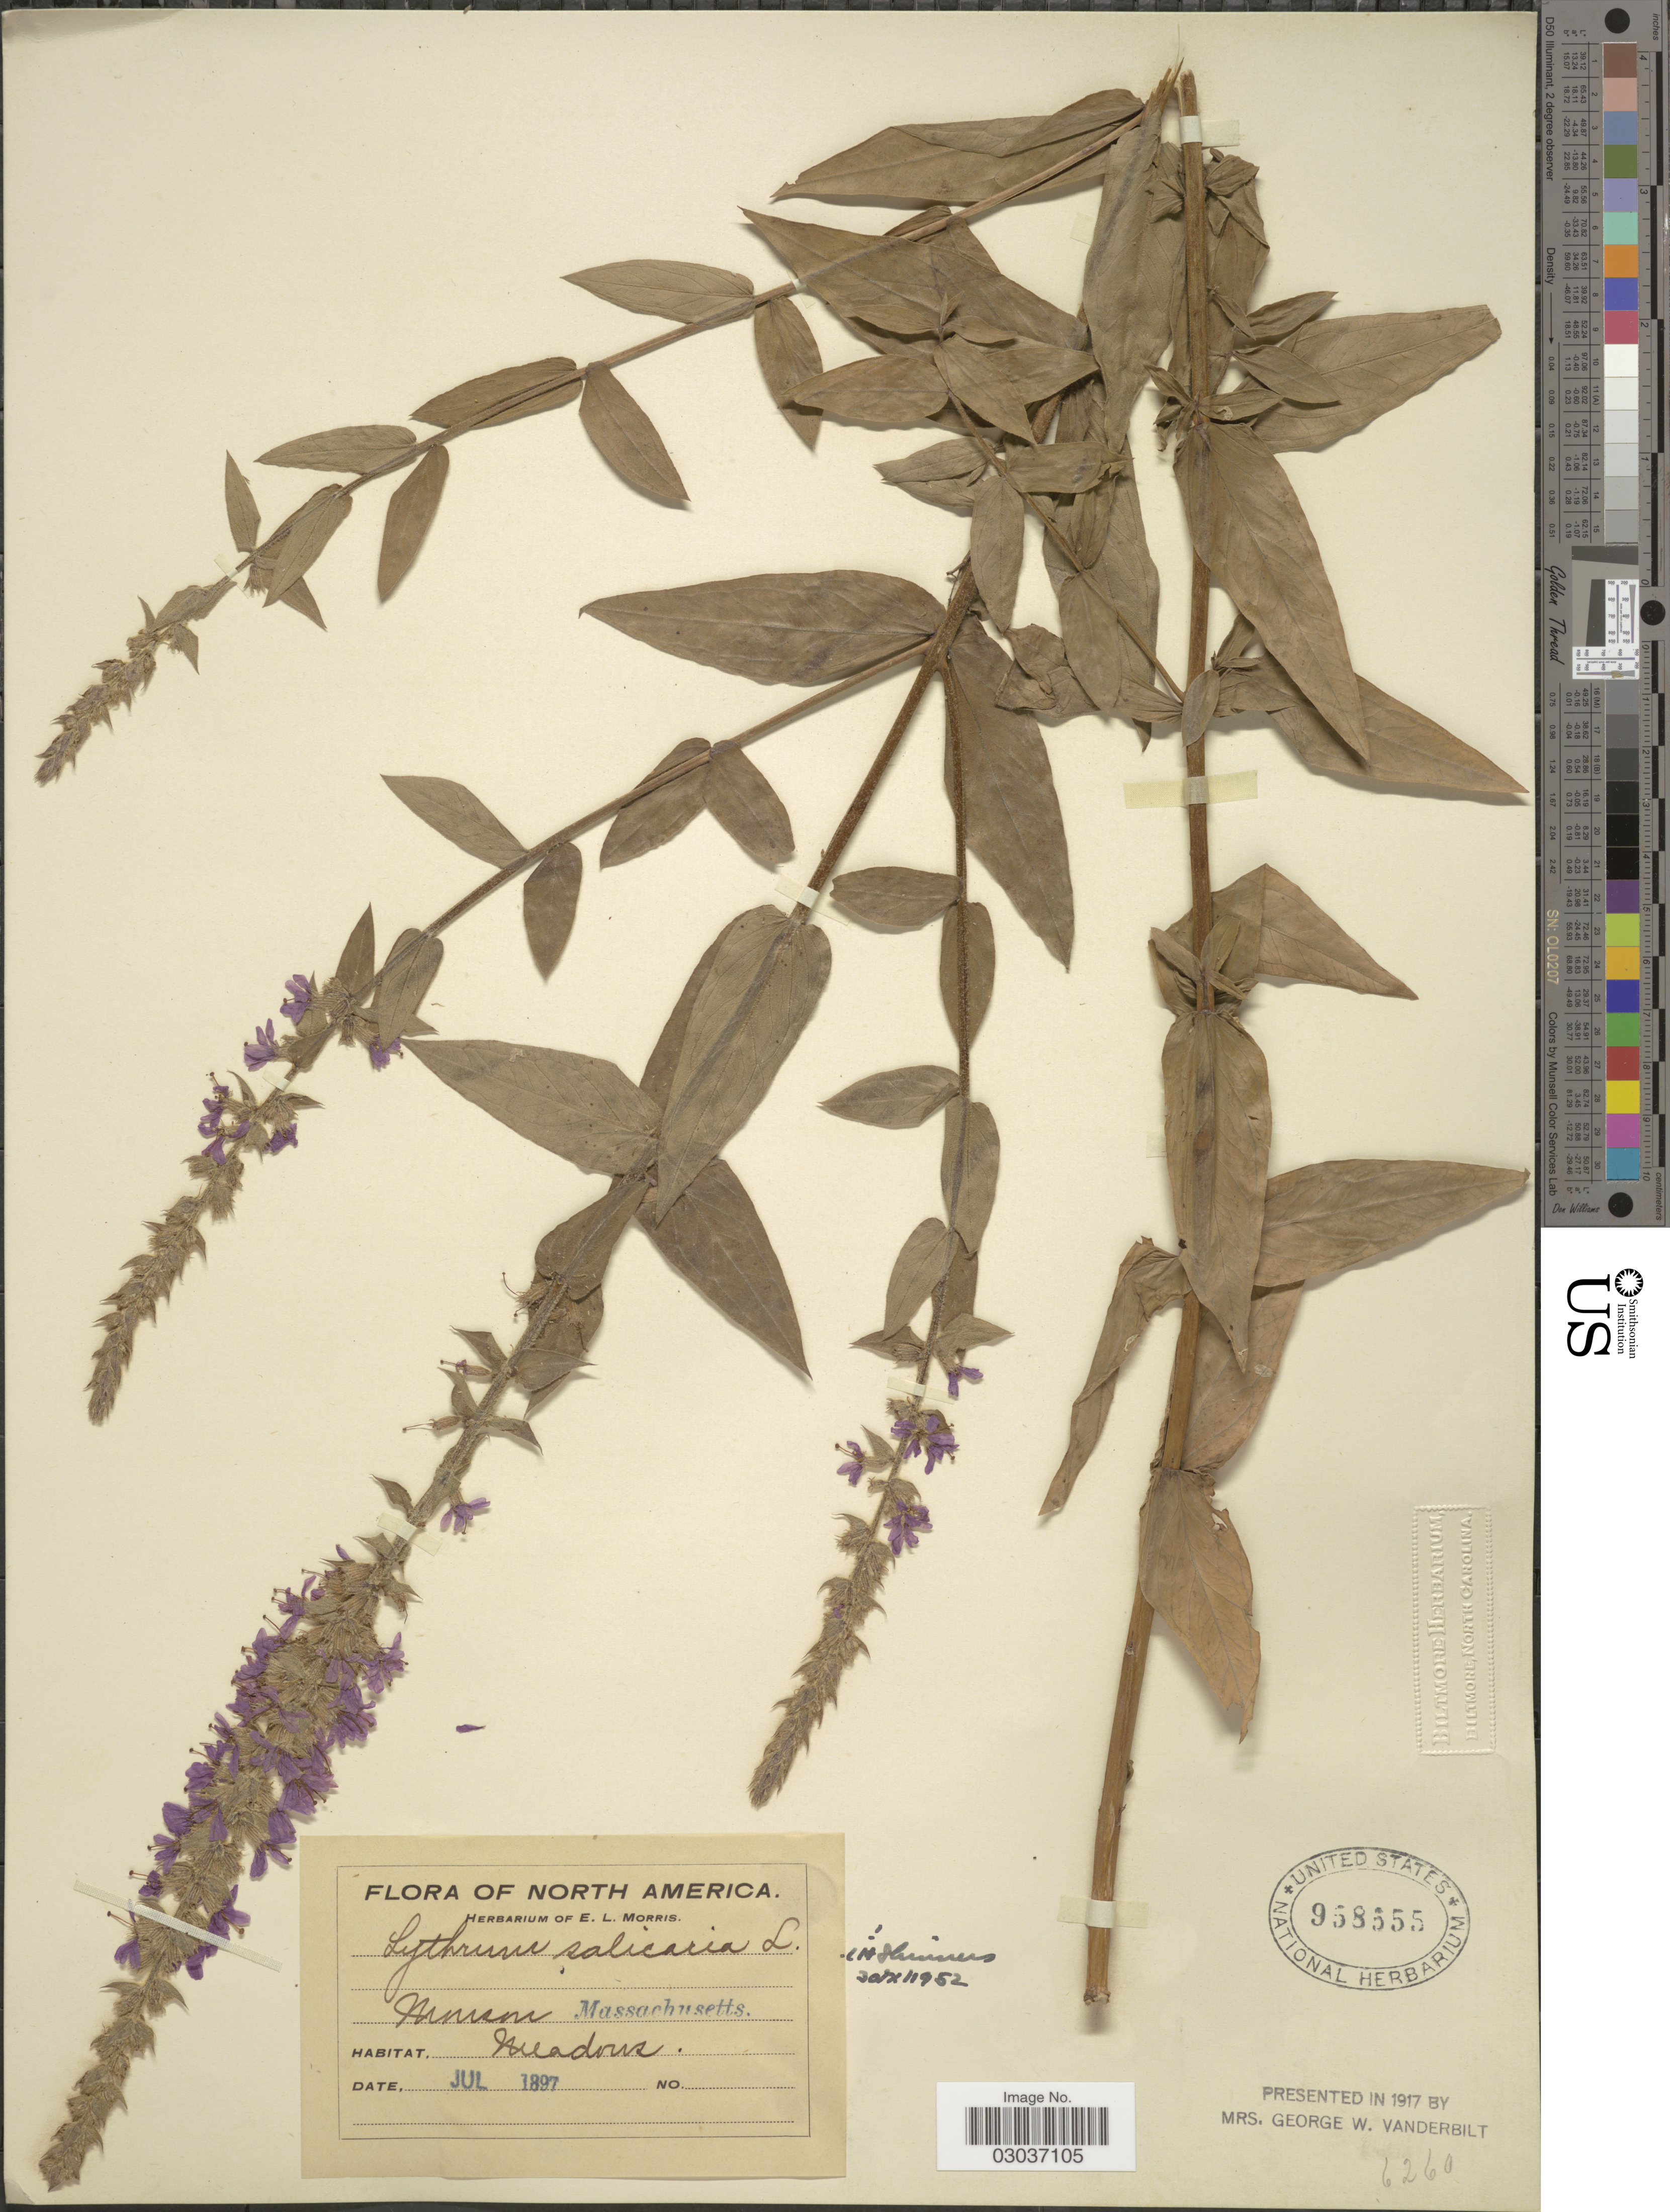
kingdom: Plantae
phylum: Tracheophyta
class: Magnoliopsida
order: Myrtales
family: Lythraceae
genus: Lythrum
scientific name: Lythrum salicaria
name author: L.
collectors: ex herb. Of E. L. Morris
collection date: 1897-07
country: United States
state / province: Massachusetts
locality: Monson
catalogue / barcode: US 958555